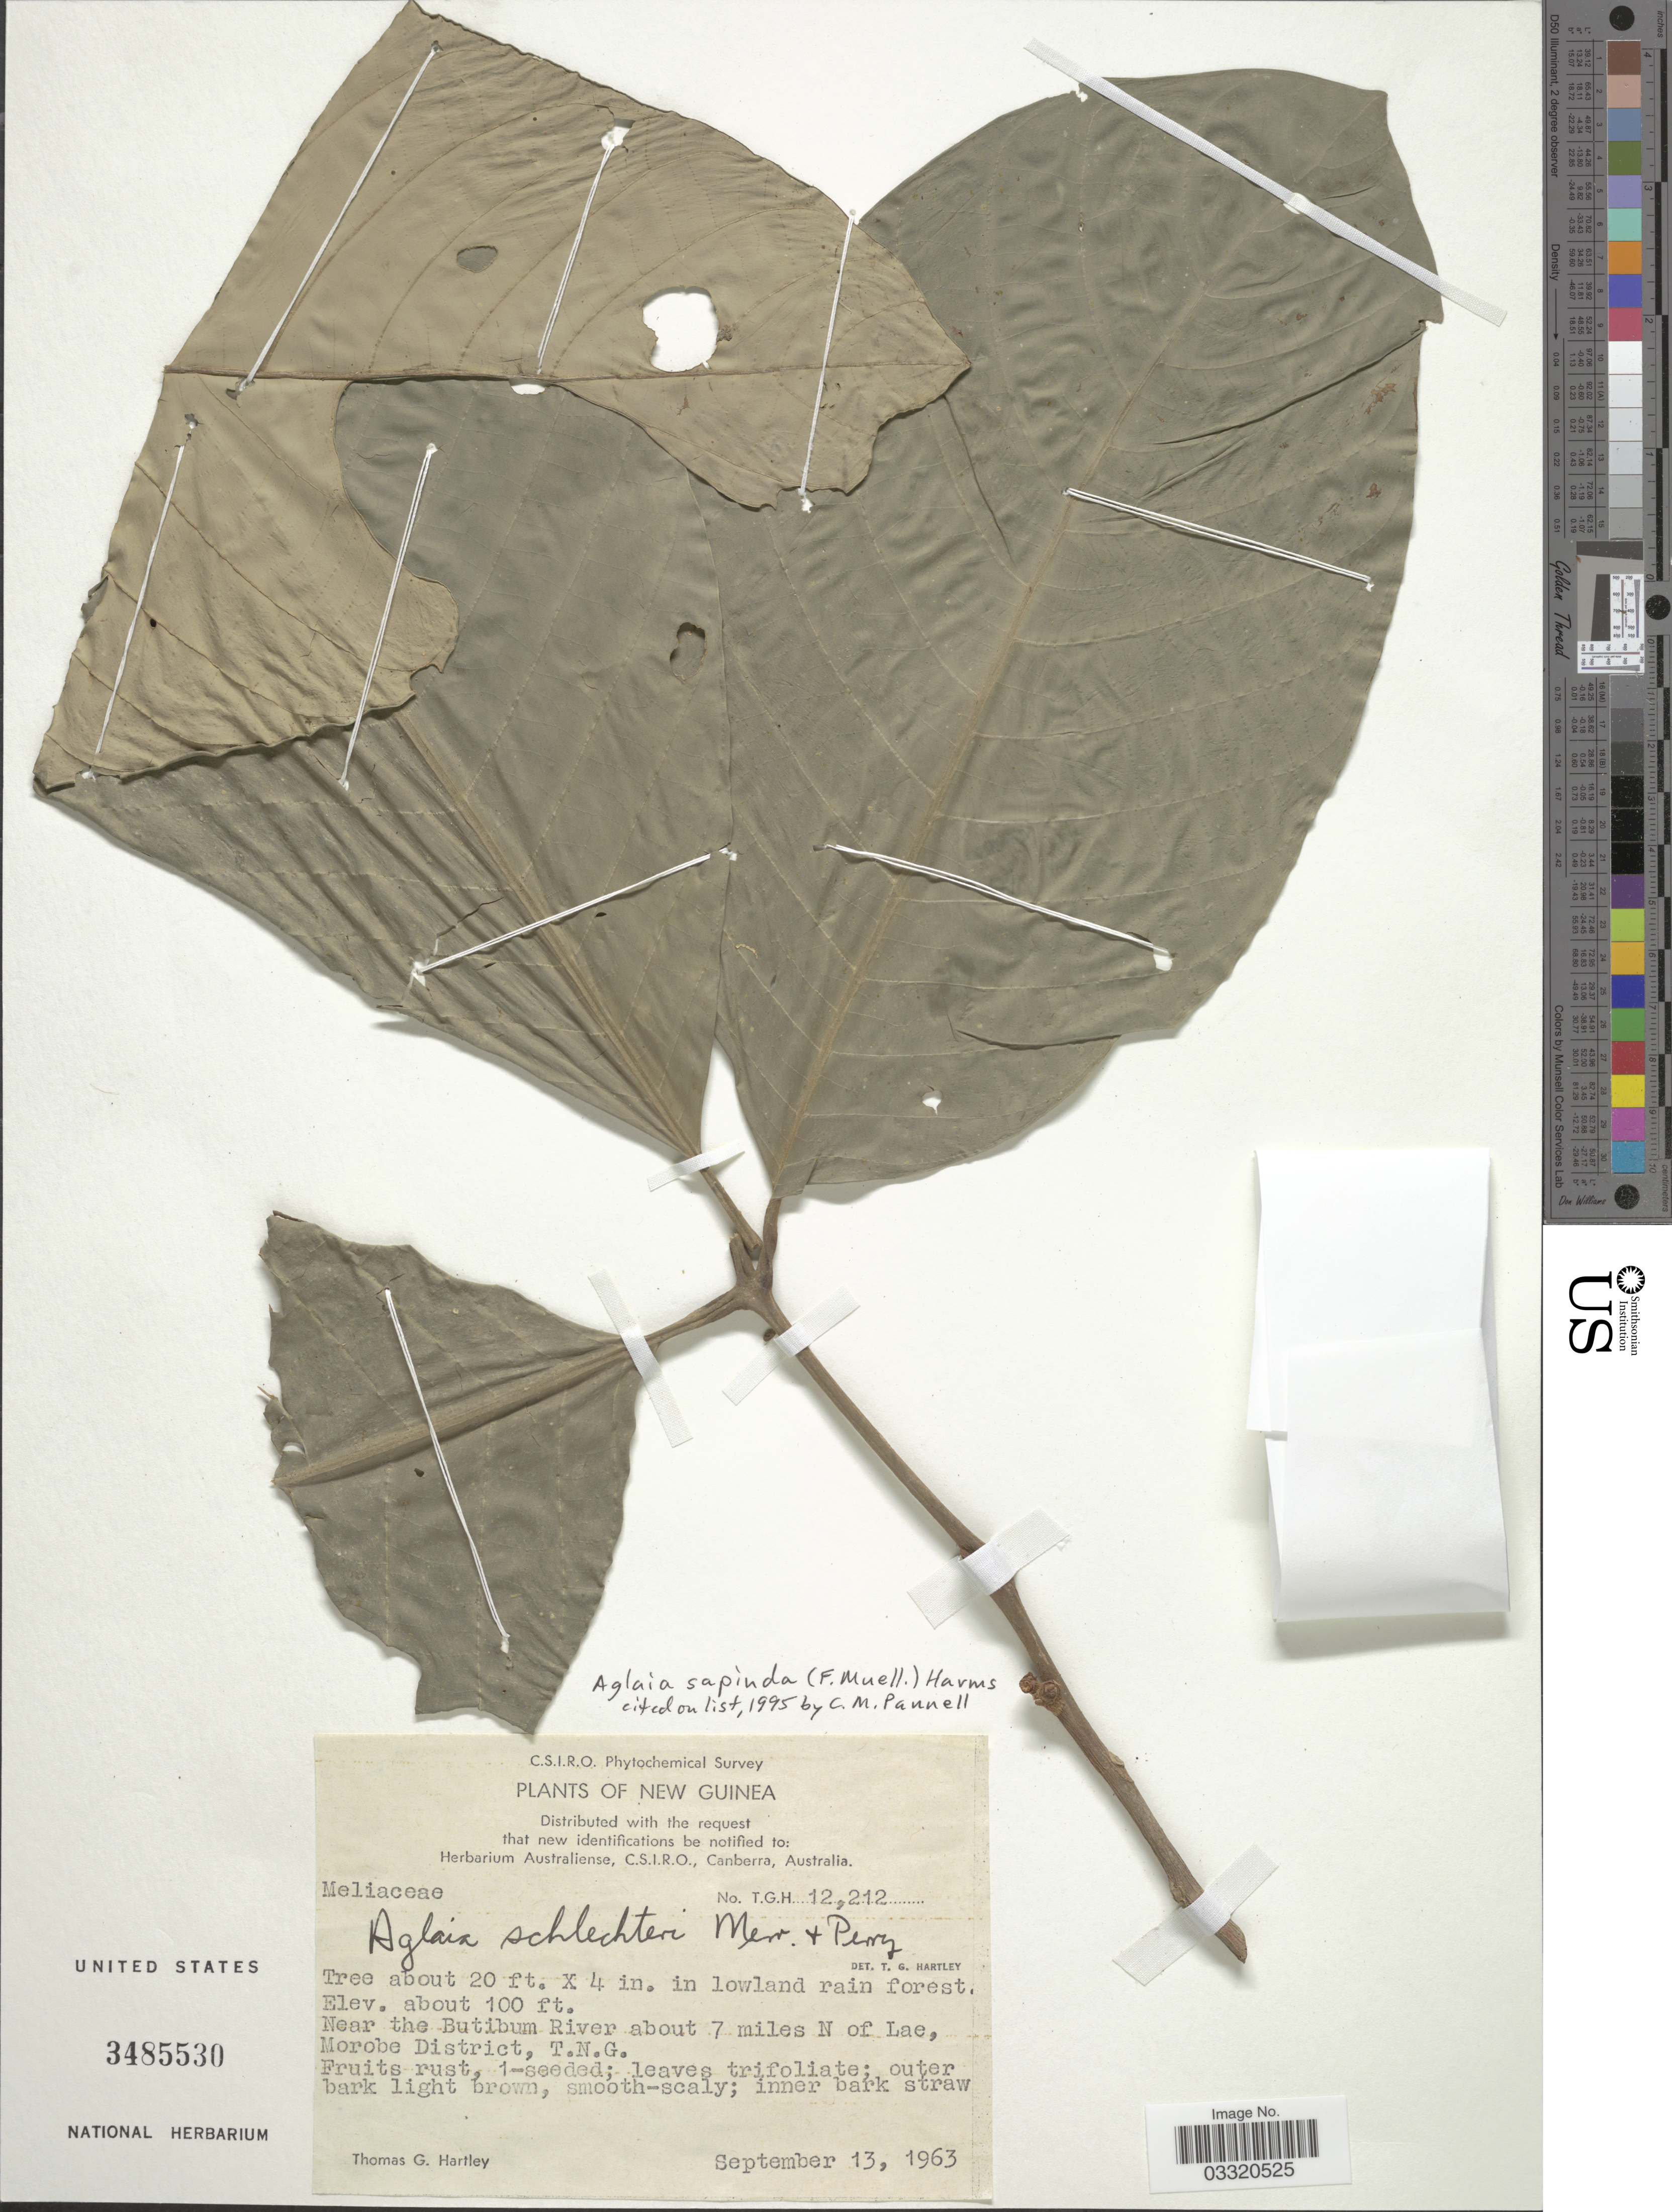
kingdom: Plantae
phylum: Tracheophyta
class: Magnoliopsida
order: Sapindales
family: Meliaceae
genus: Aglaia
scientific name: Aglaia sapindina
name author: (F. Muell.) Harms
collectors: T. G. Hartley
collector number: T.G.H12212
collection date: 1963-09-13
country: Papua New Guinea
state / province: Morobe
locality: New Guinea. Near the Butibum River about 7 miles N of Lae, Morobe District, T.N.G.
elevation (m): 30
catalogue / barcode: US 3485530